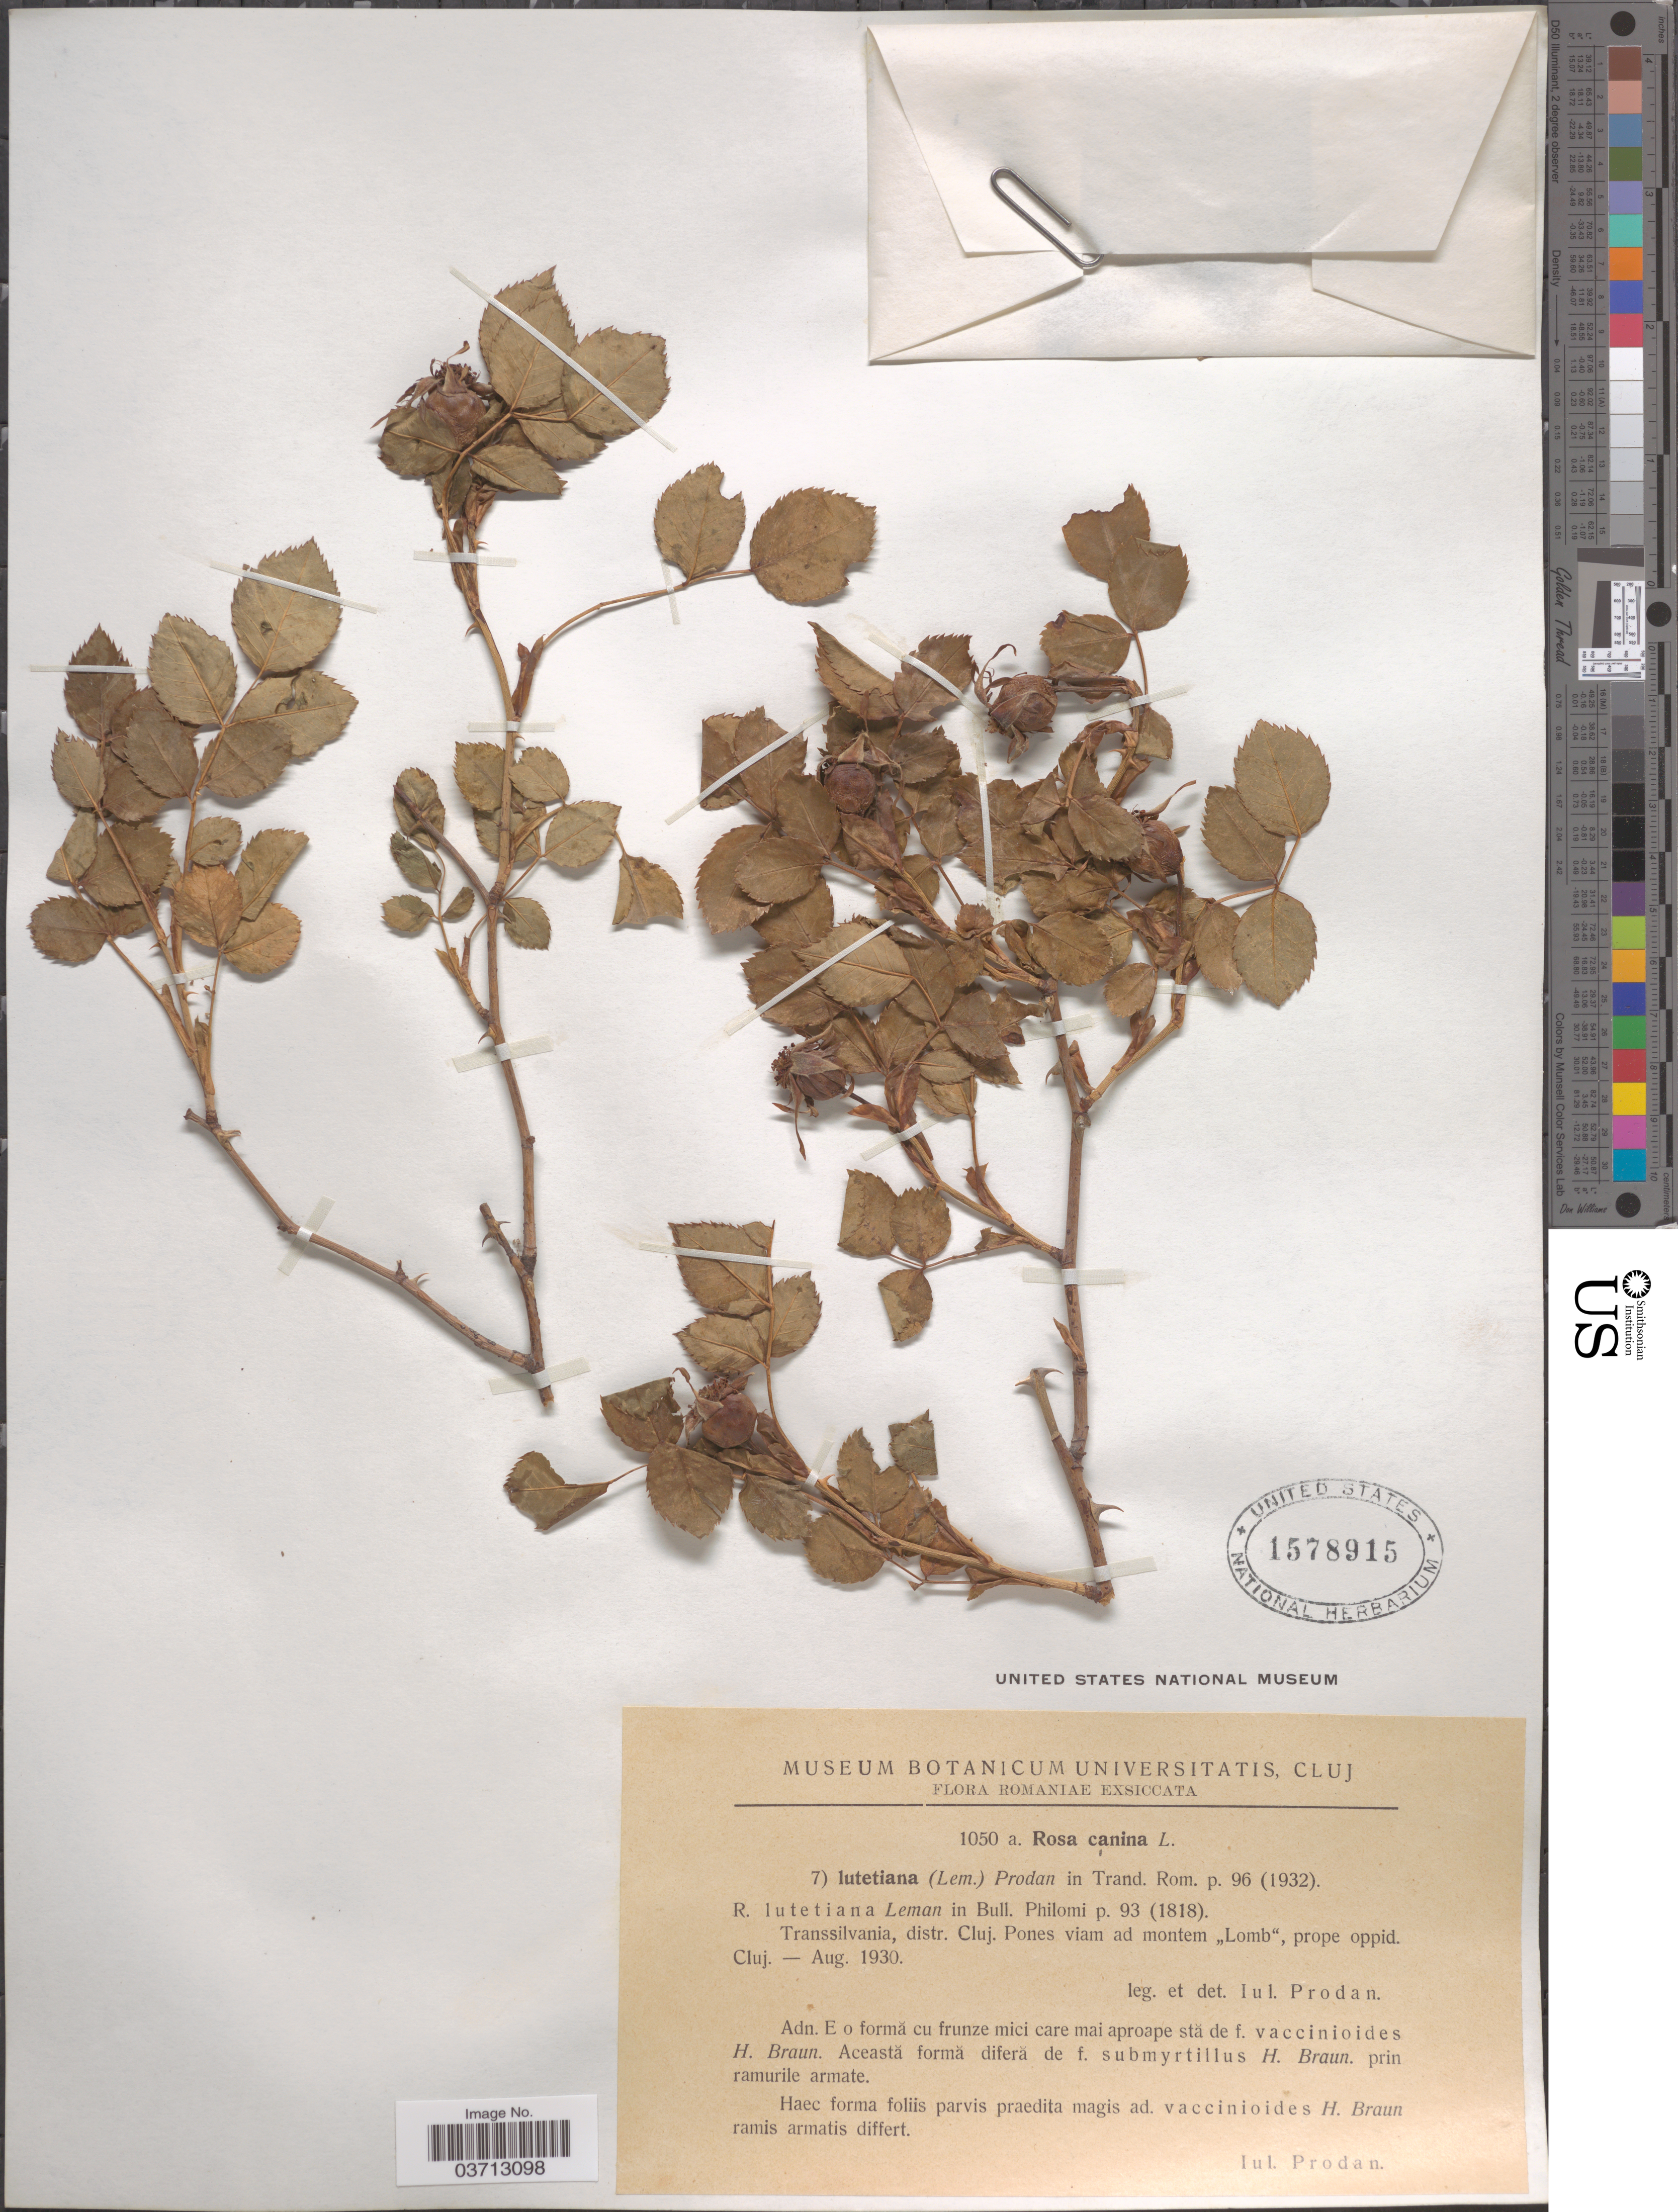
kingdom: Plantae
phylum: Tracheophyta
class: Magnoliopsida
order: Rosales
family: Rosaceae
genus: Rosa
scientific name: Rosa canina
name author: L.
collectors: J. Prodan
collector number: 1050 a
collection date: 1930-08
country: Romania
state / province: Cluj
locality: Transsilvania, distr. Cluj. Pones viam ad montem "Lomb", prope oppid. Cluj.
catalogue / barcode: US 1578915